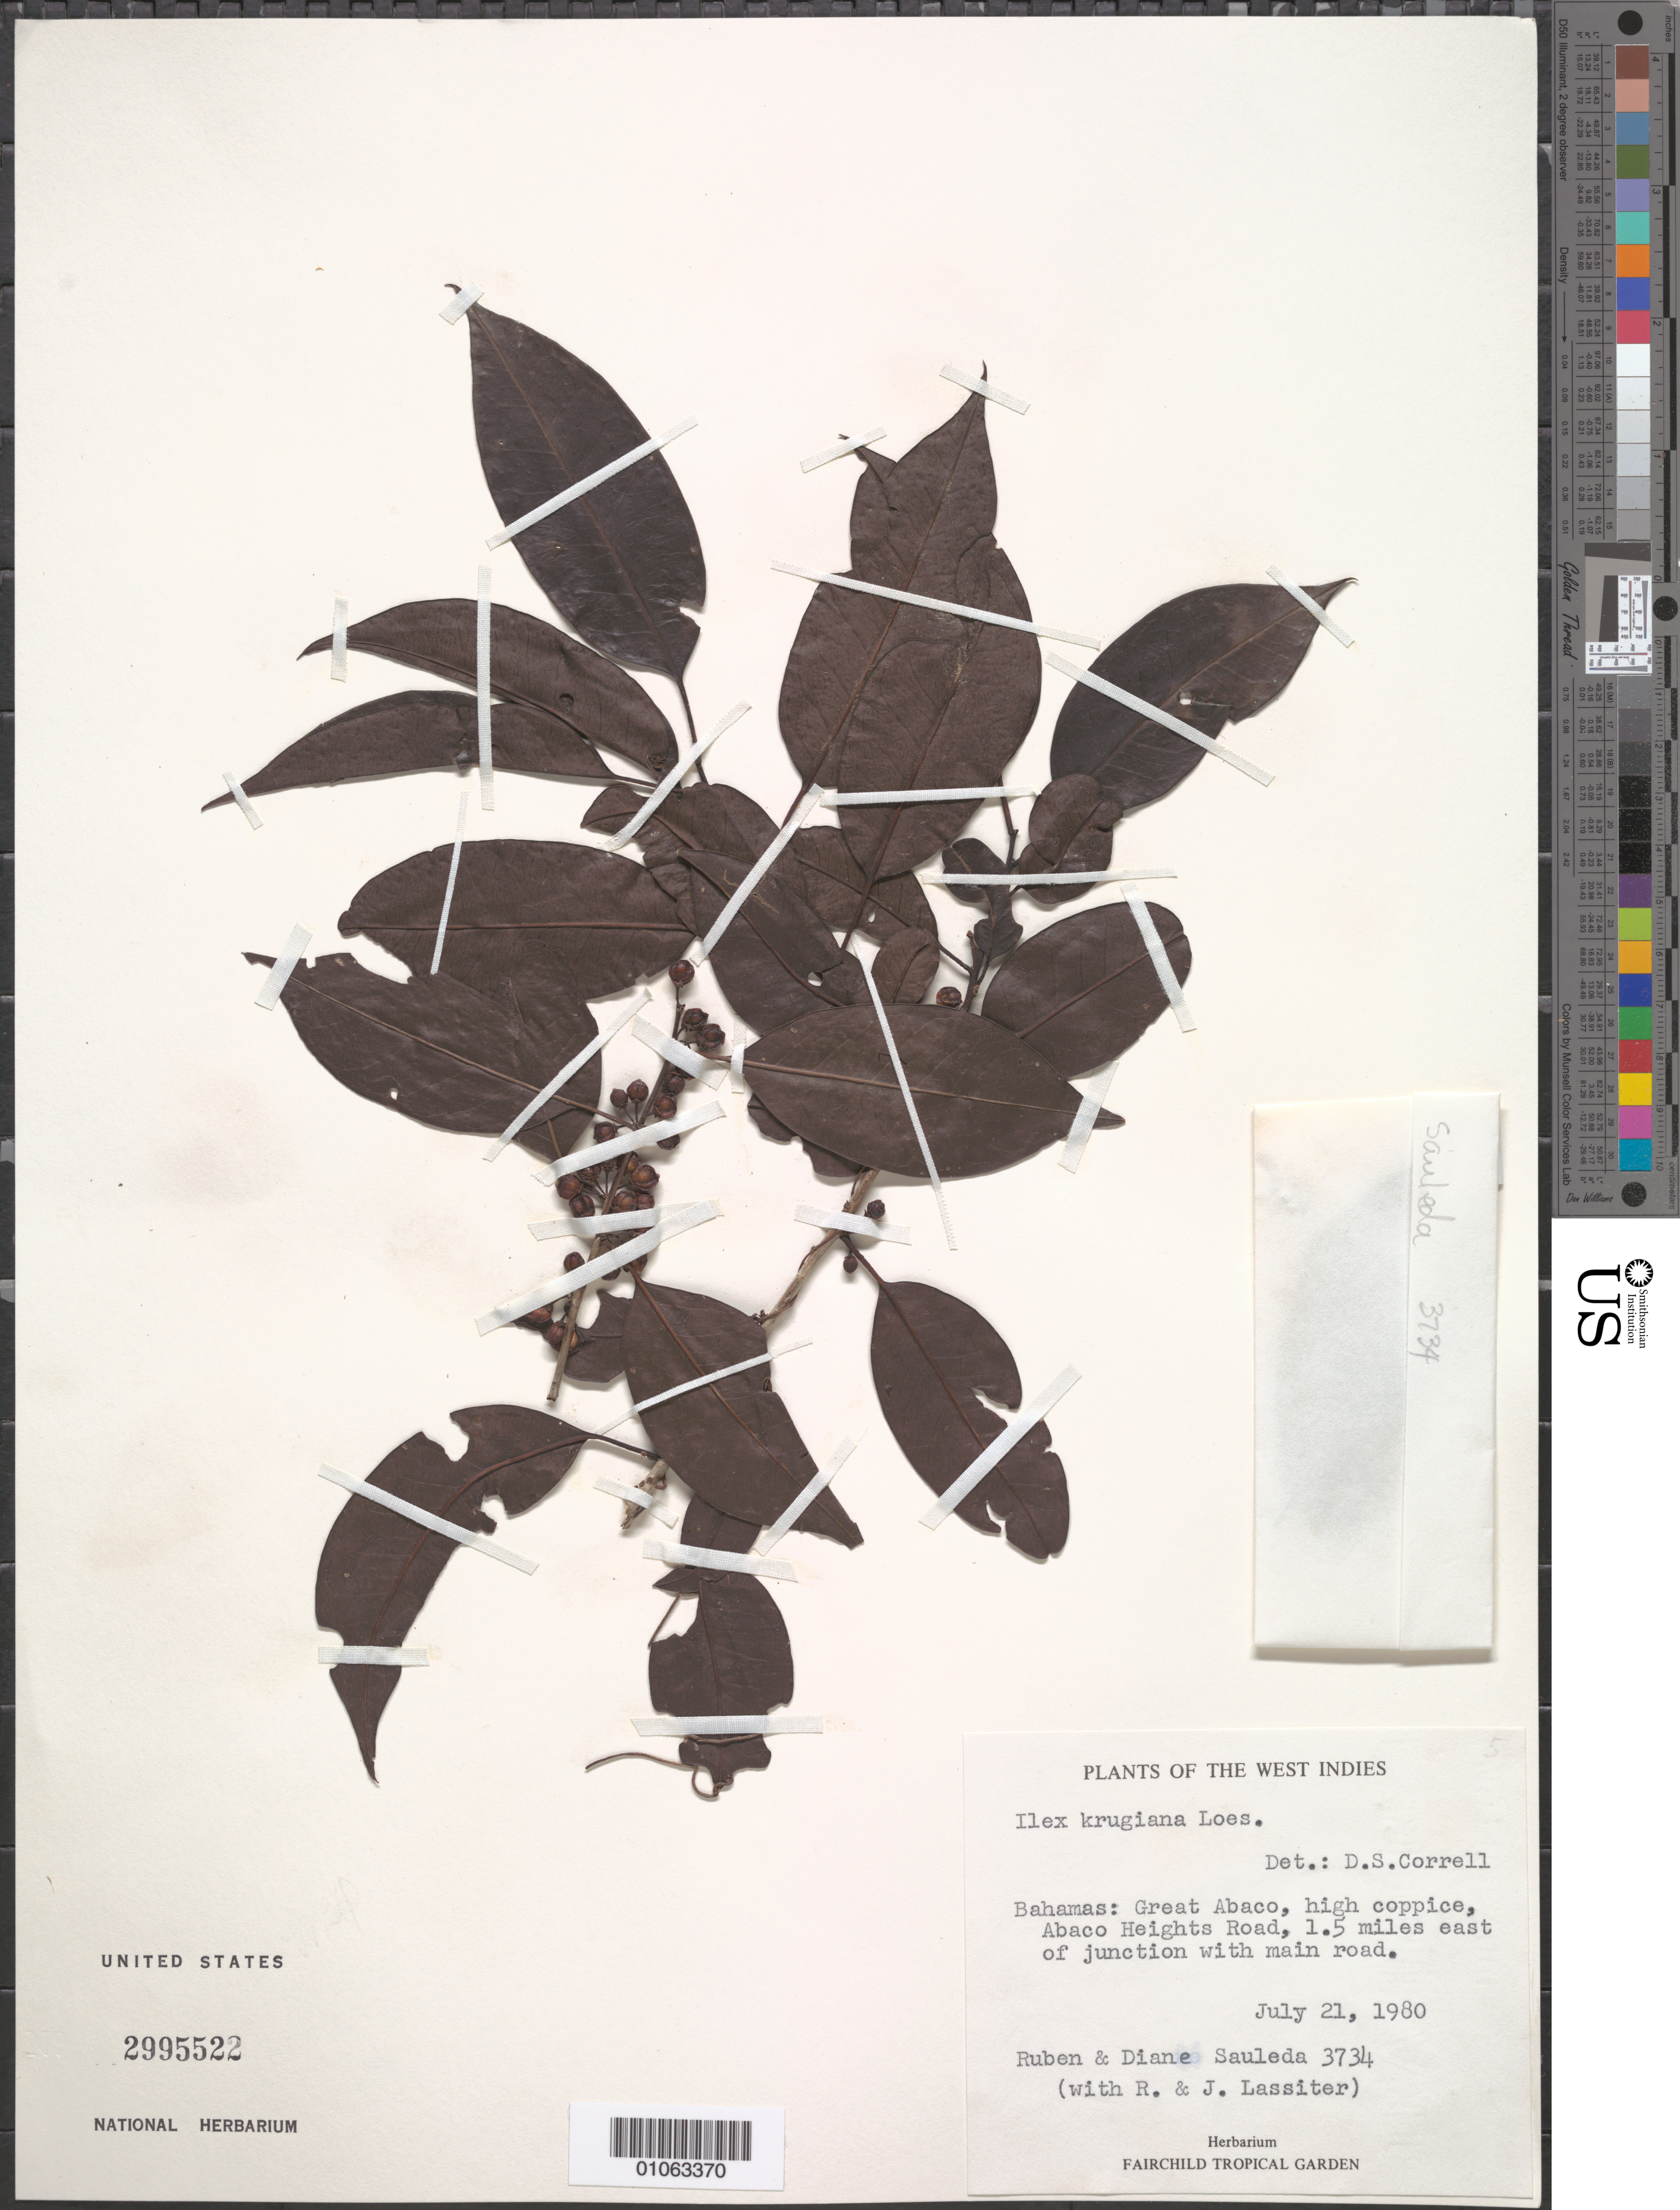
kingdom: Plantae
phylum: Tracheophyta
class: Magnoliopsida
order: Aquifoliales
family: Aquifoliaceae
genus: Ilex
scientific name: Ilex krugiana var. krugiana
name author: Loes.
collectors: R. Sauleda, D. K. Sauleda, R. Lassiter & J. Lassiter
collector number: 3734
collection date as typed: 21 Jul 1980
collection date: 1980-07-21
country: Bahamas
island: Great Abaco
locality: High coppice, Abaco Heights Road. 1.5 miles east of junction with main road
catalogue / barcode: US 2995522